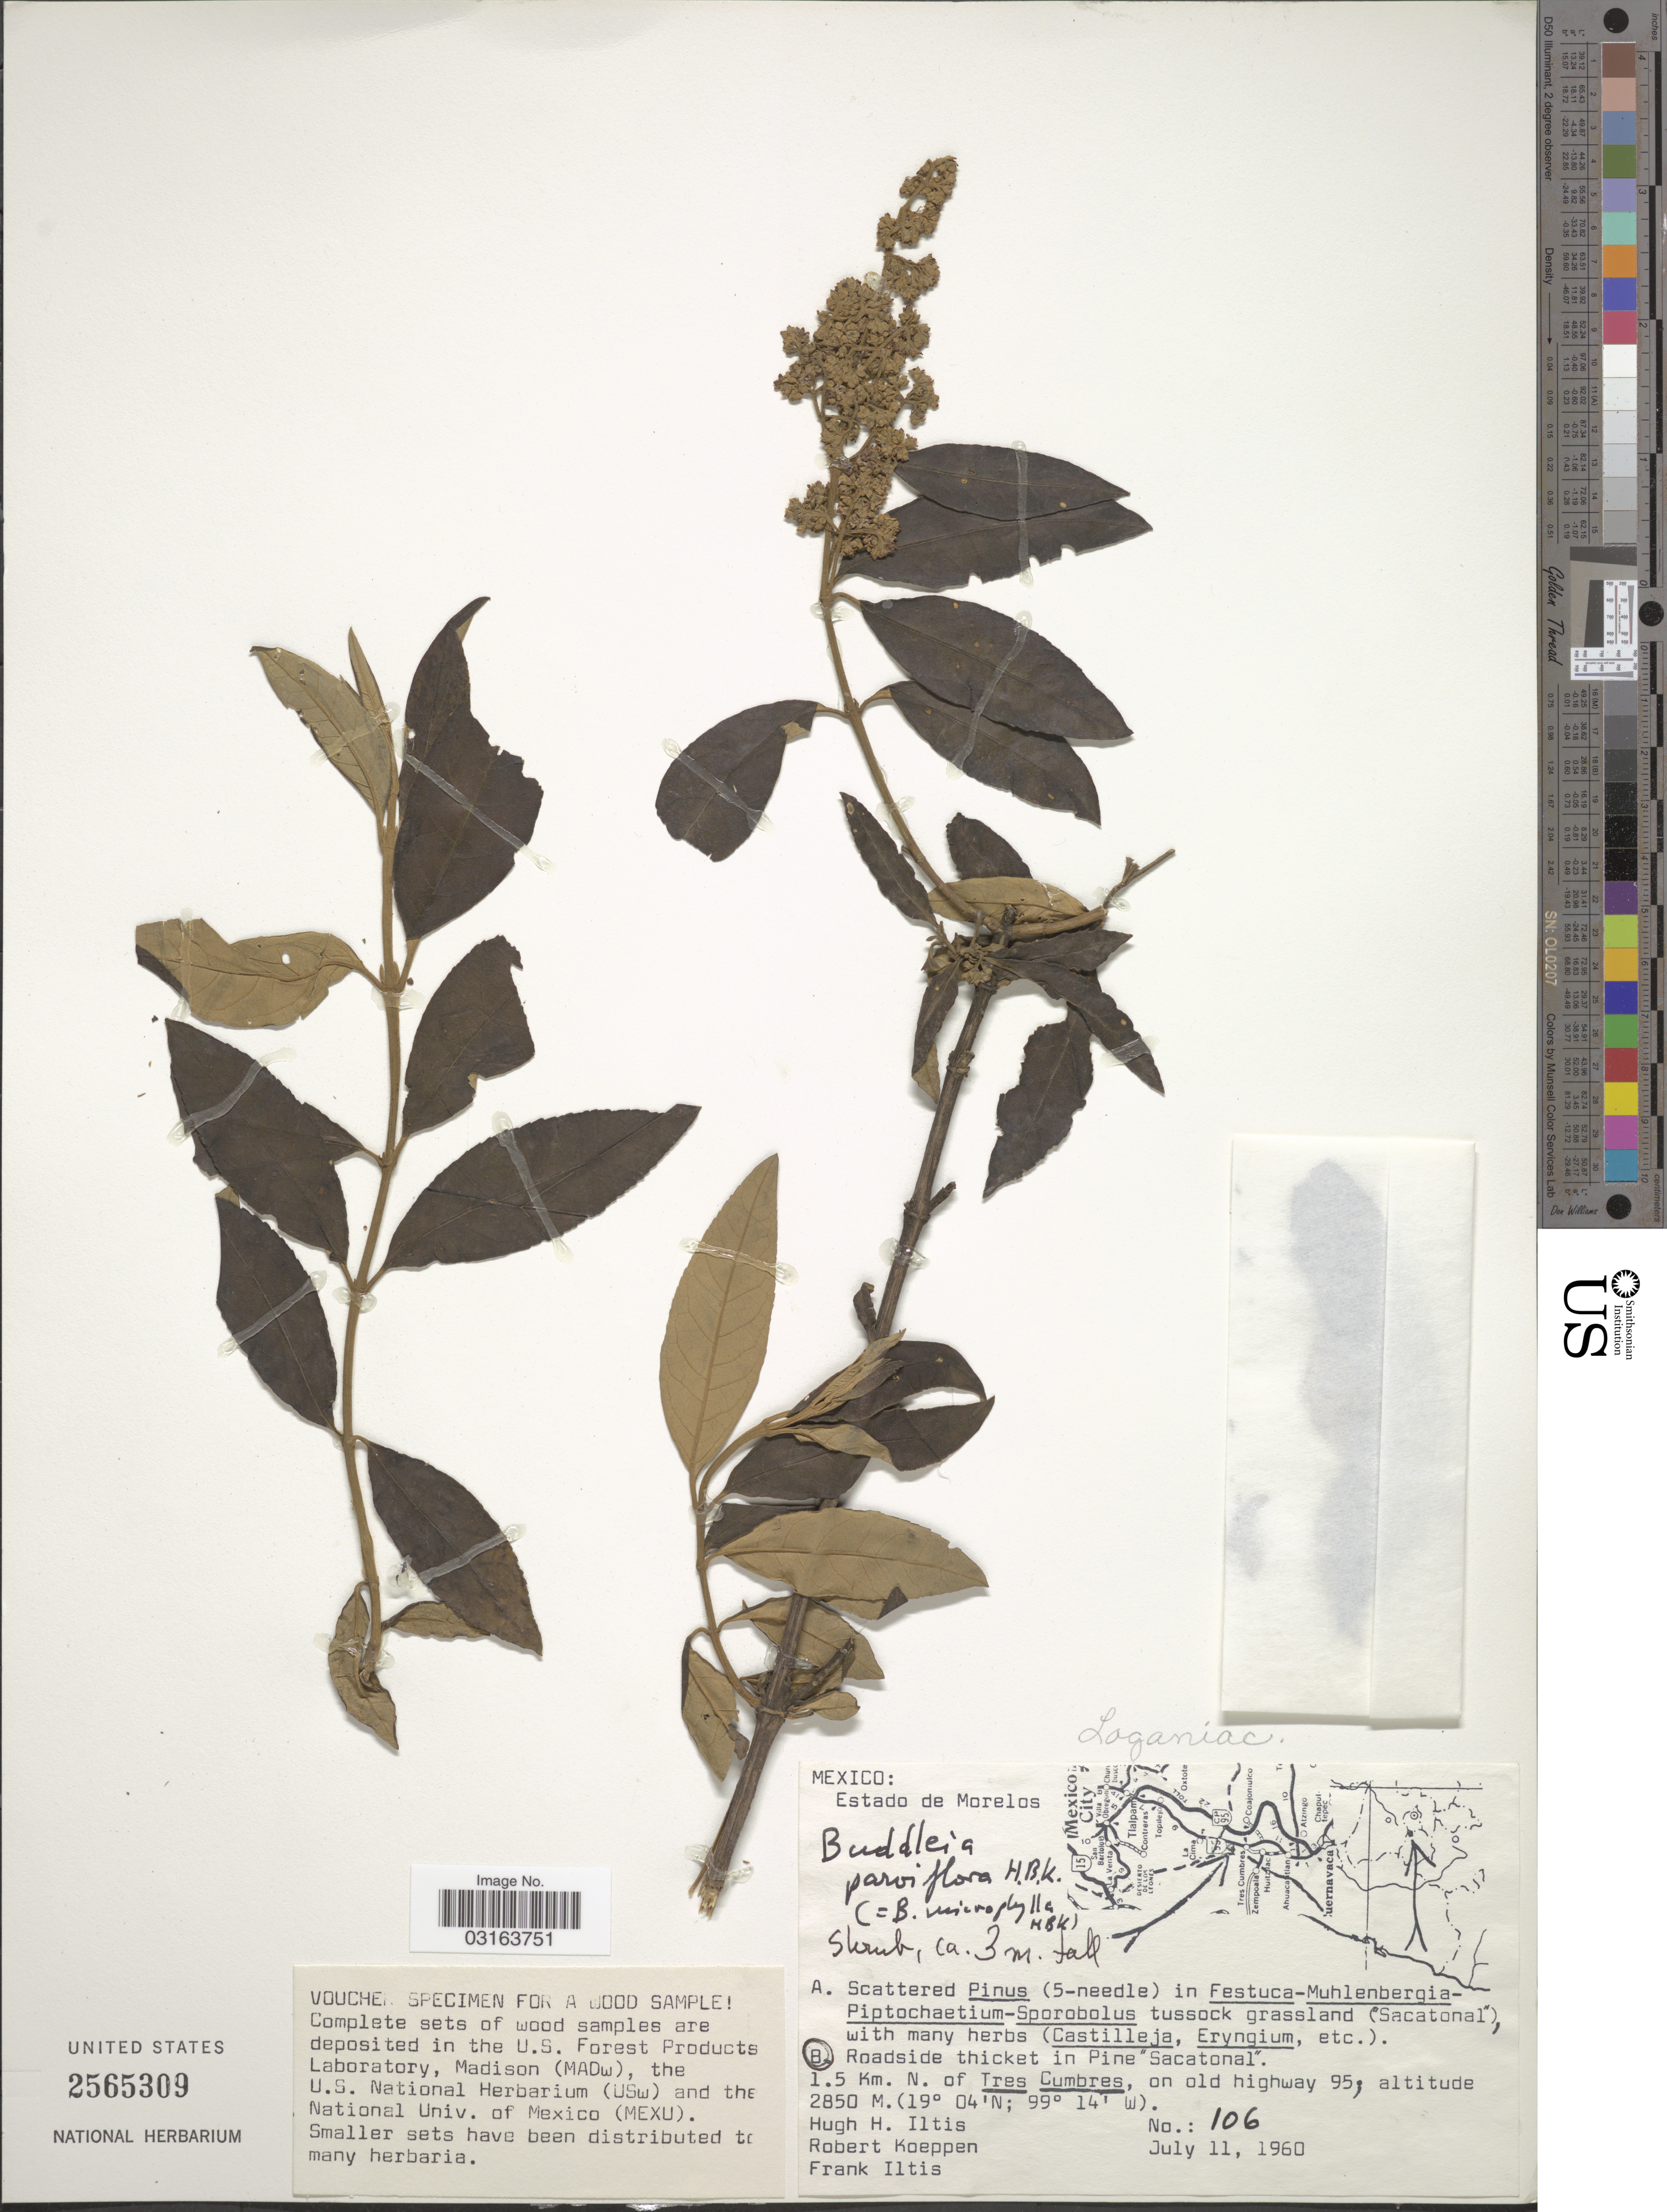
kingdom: Plantae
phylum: Tracheophyta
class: Magnoliopsida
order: Lamiales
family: Scrophulariaceae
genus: Buddleja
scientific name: Buddleja parviflora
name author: Kunth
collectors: H. Iltis, R. C. Koeppen & F. S. Iltis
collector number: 106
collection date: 1960-07-11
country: Mexico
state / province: Morelos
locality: Roadside thicket in Pine "Sacatonal". 1.5 Km. N. of Tres Cumbres, on old highway 95.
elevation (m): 2850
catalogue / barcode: US 2565309